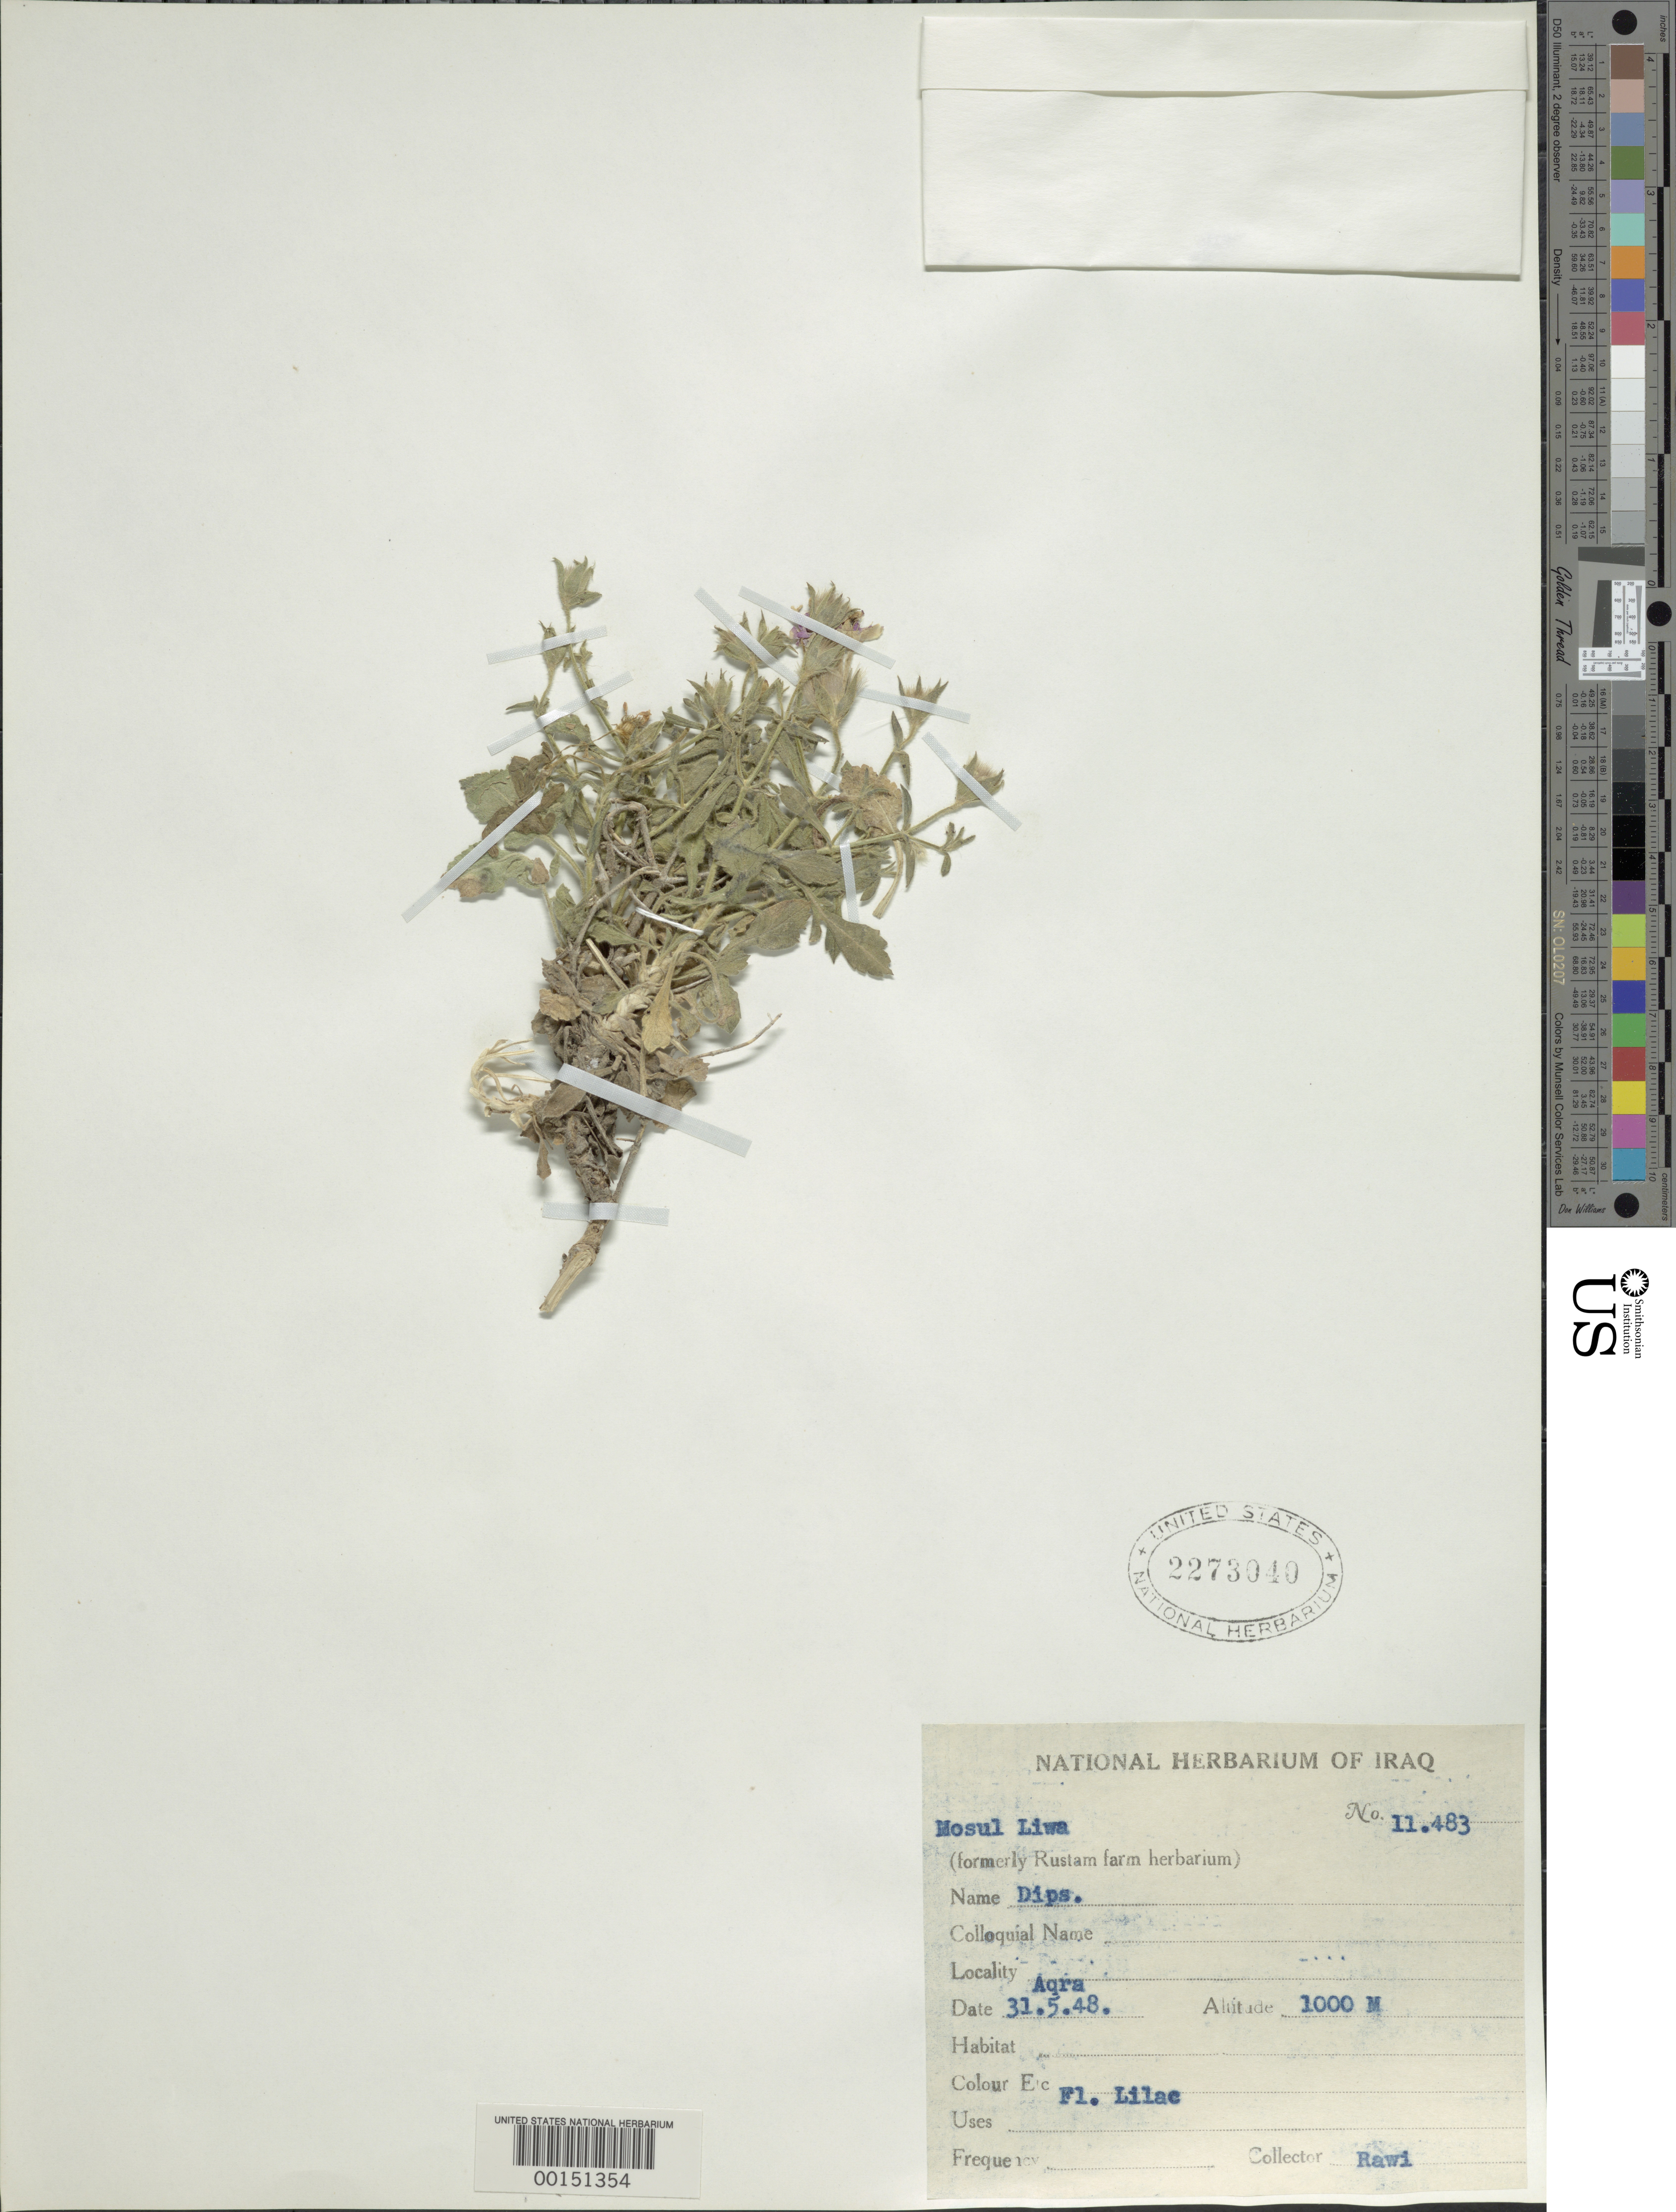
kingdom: Plantae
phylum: Tracheophyta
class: Magnoliopsida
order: Dipsacales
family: Caprifoliaceae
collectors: R. Rawi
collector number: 11483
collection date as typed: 31 Aug 1948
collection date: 1948-08-31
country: Iraq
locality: Aqra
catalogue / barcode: US 2273040